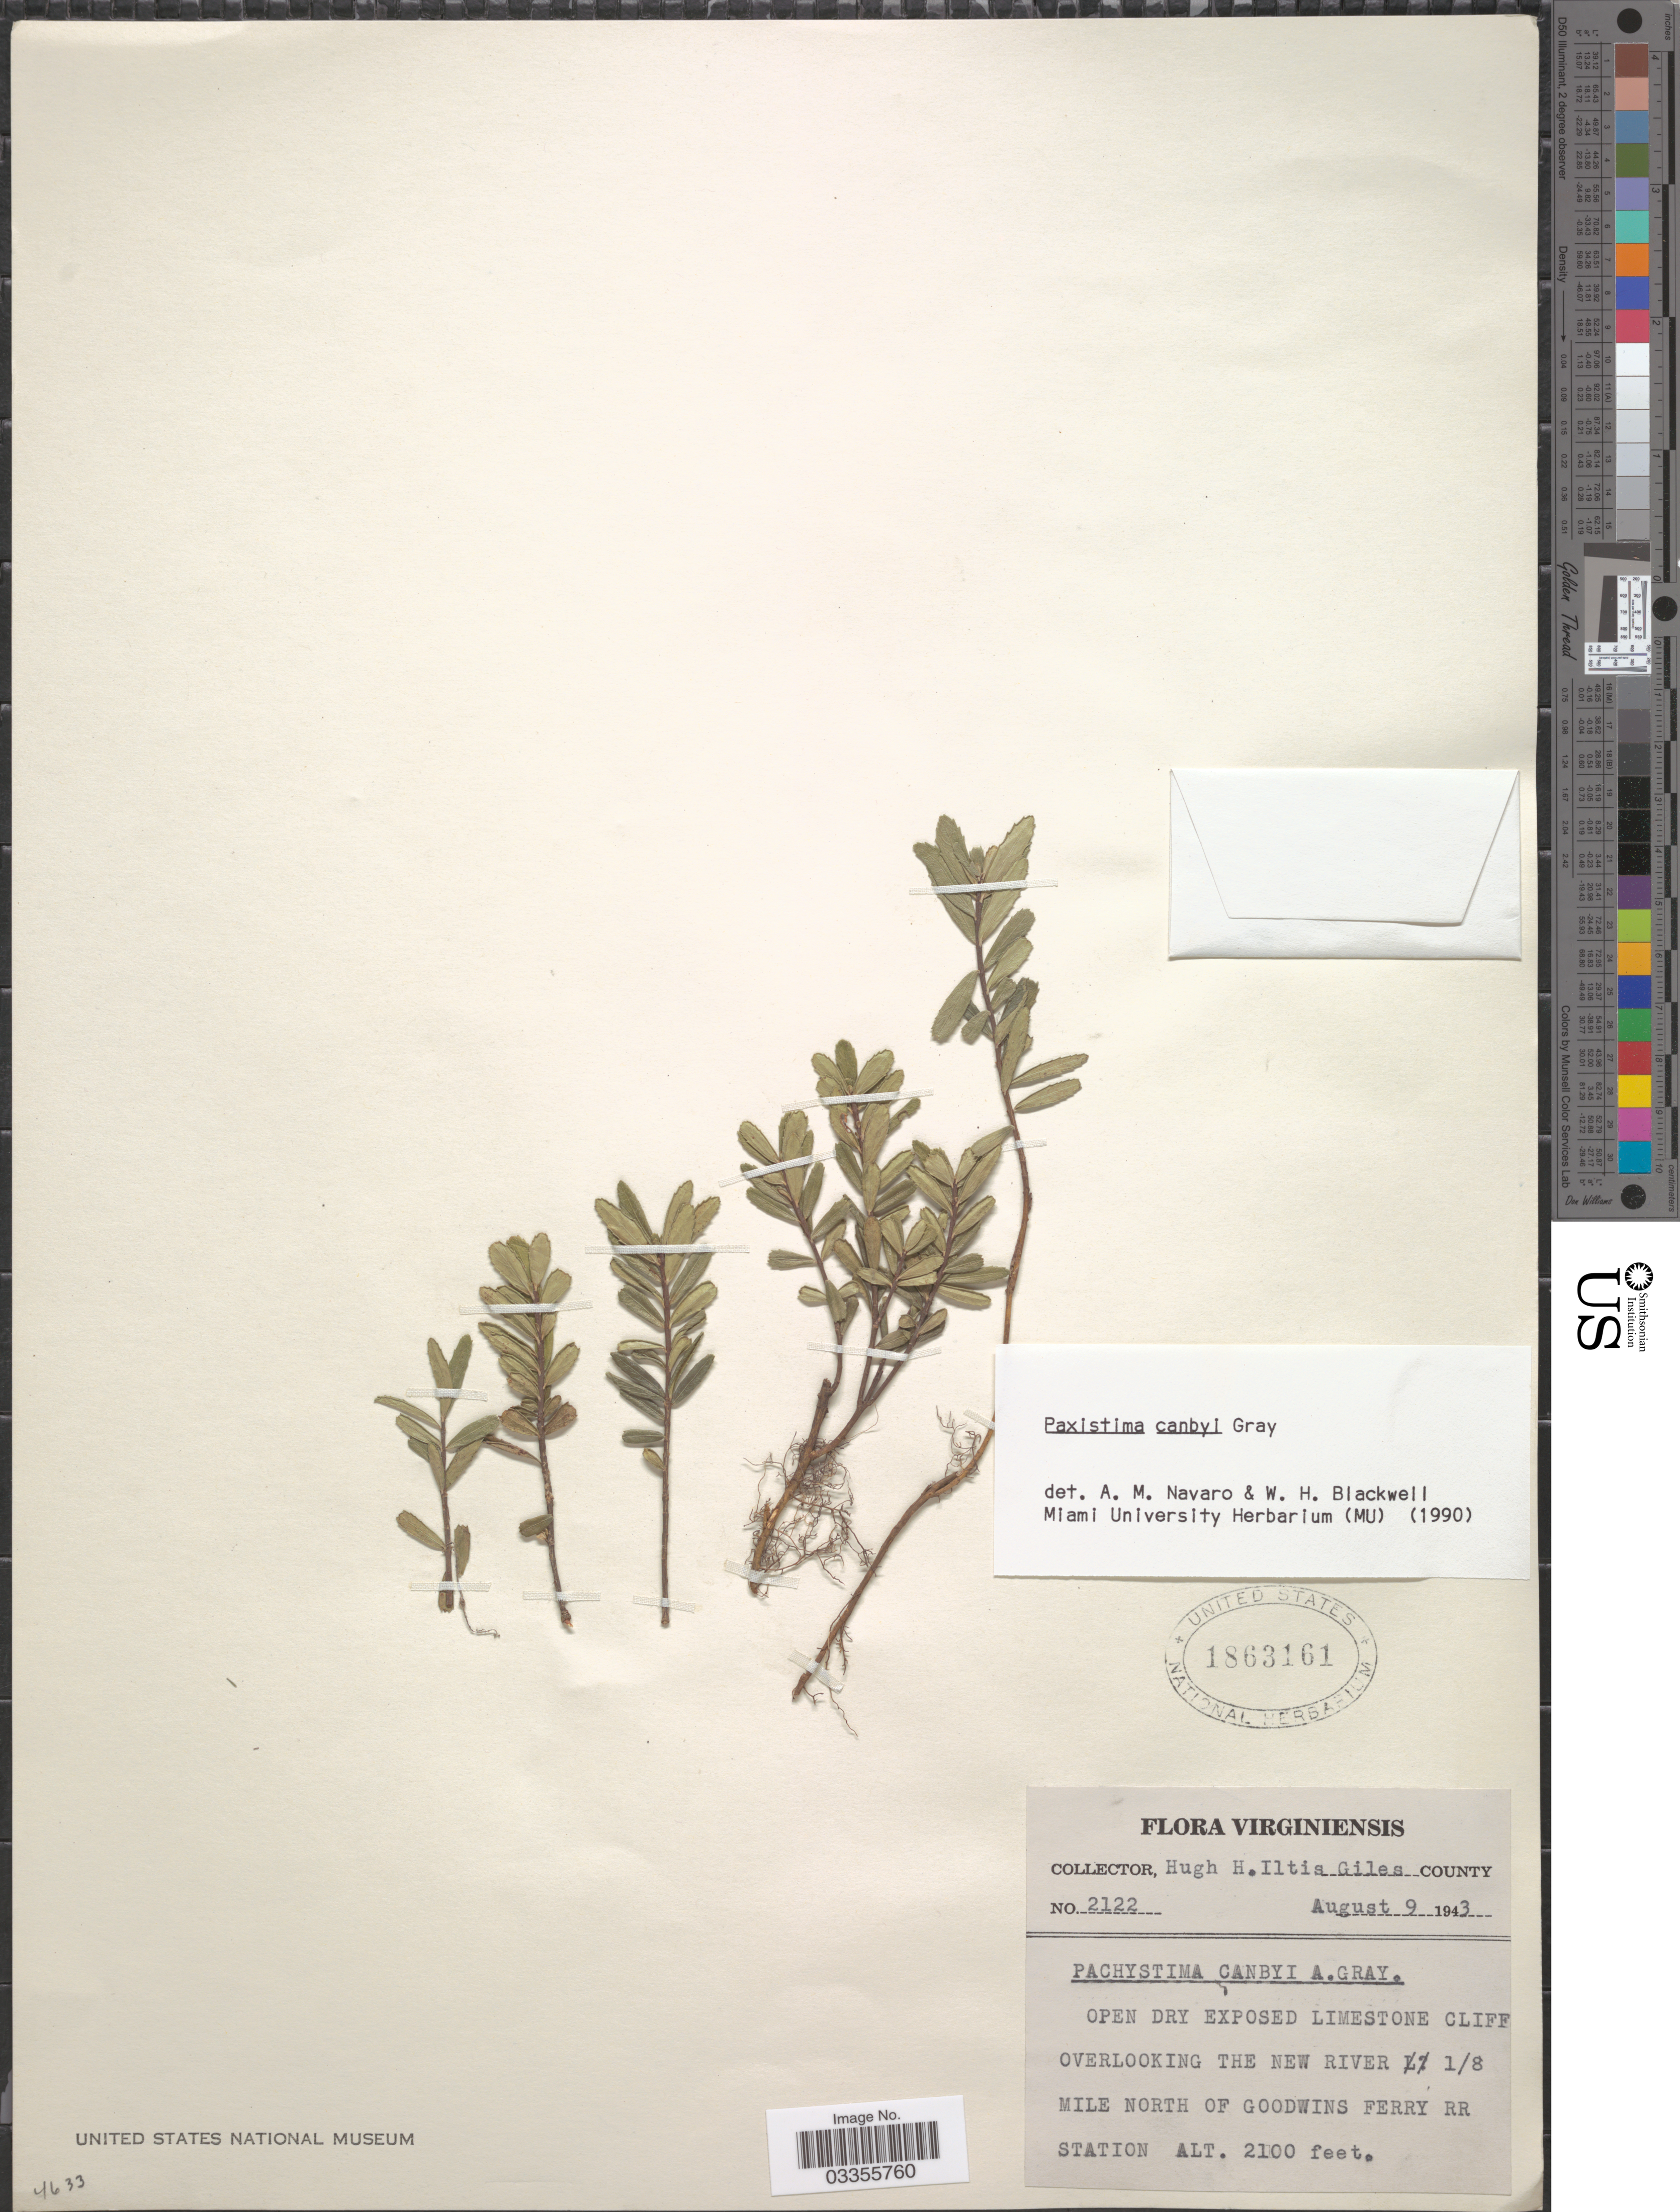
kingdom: Plantae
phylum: Tracheophyta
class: Magnoliopsida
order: Celastrales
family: Celastraceae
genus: Paxistima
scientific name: Paxistima canbyi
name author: A. Gray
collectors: H. H. Iltis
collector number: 2122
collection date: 1943-08-09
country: United States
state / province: Virginia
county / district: Giles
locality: Open dry exposed limestone cliff overlooking the New River. 1/8 mile north of Goodwins Ferry RR Station.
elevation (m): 640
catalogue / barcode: US 1863161